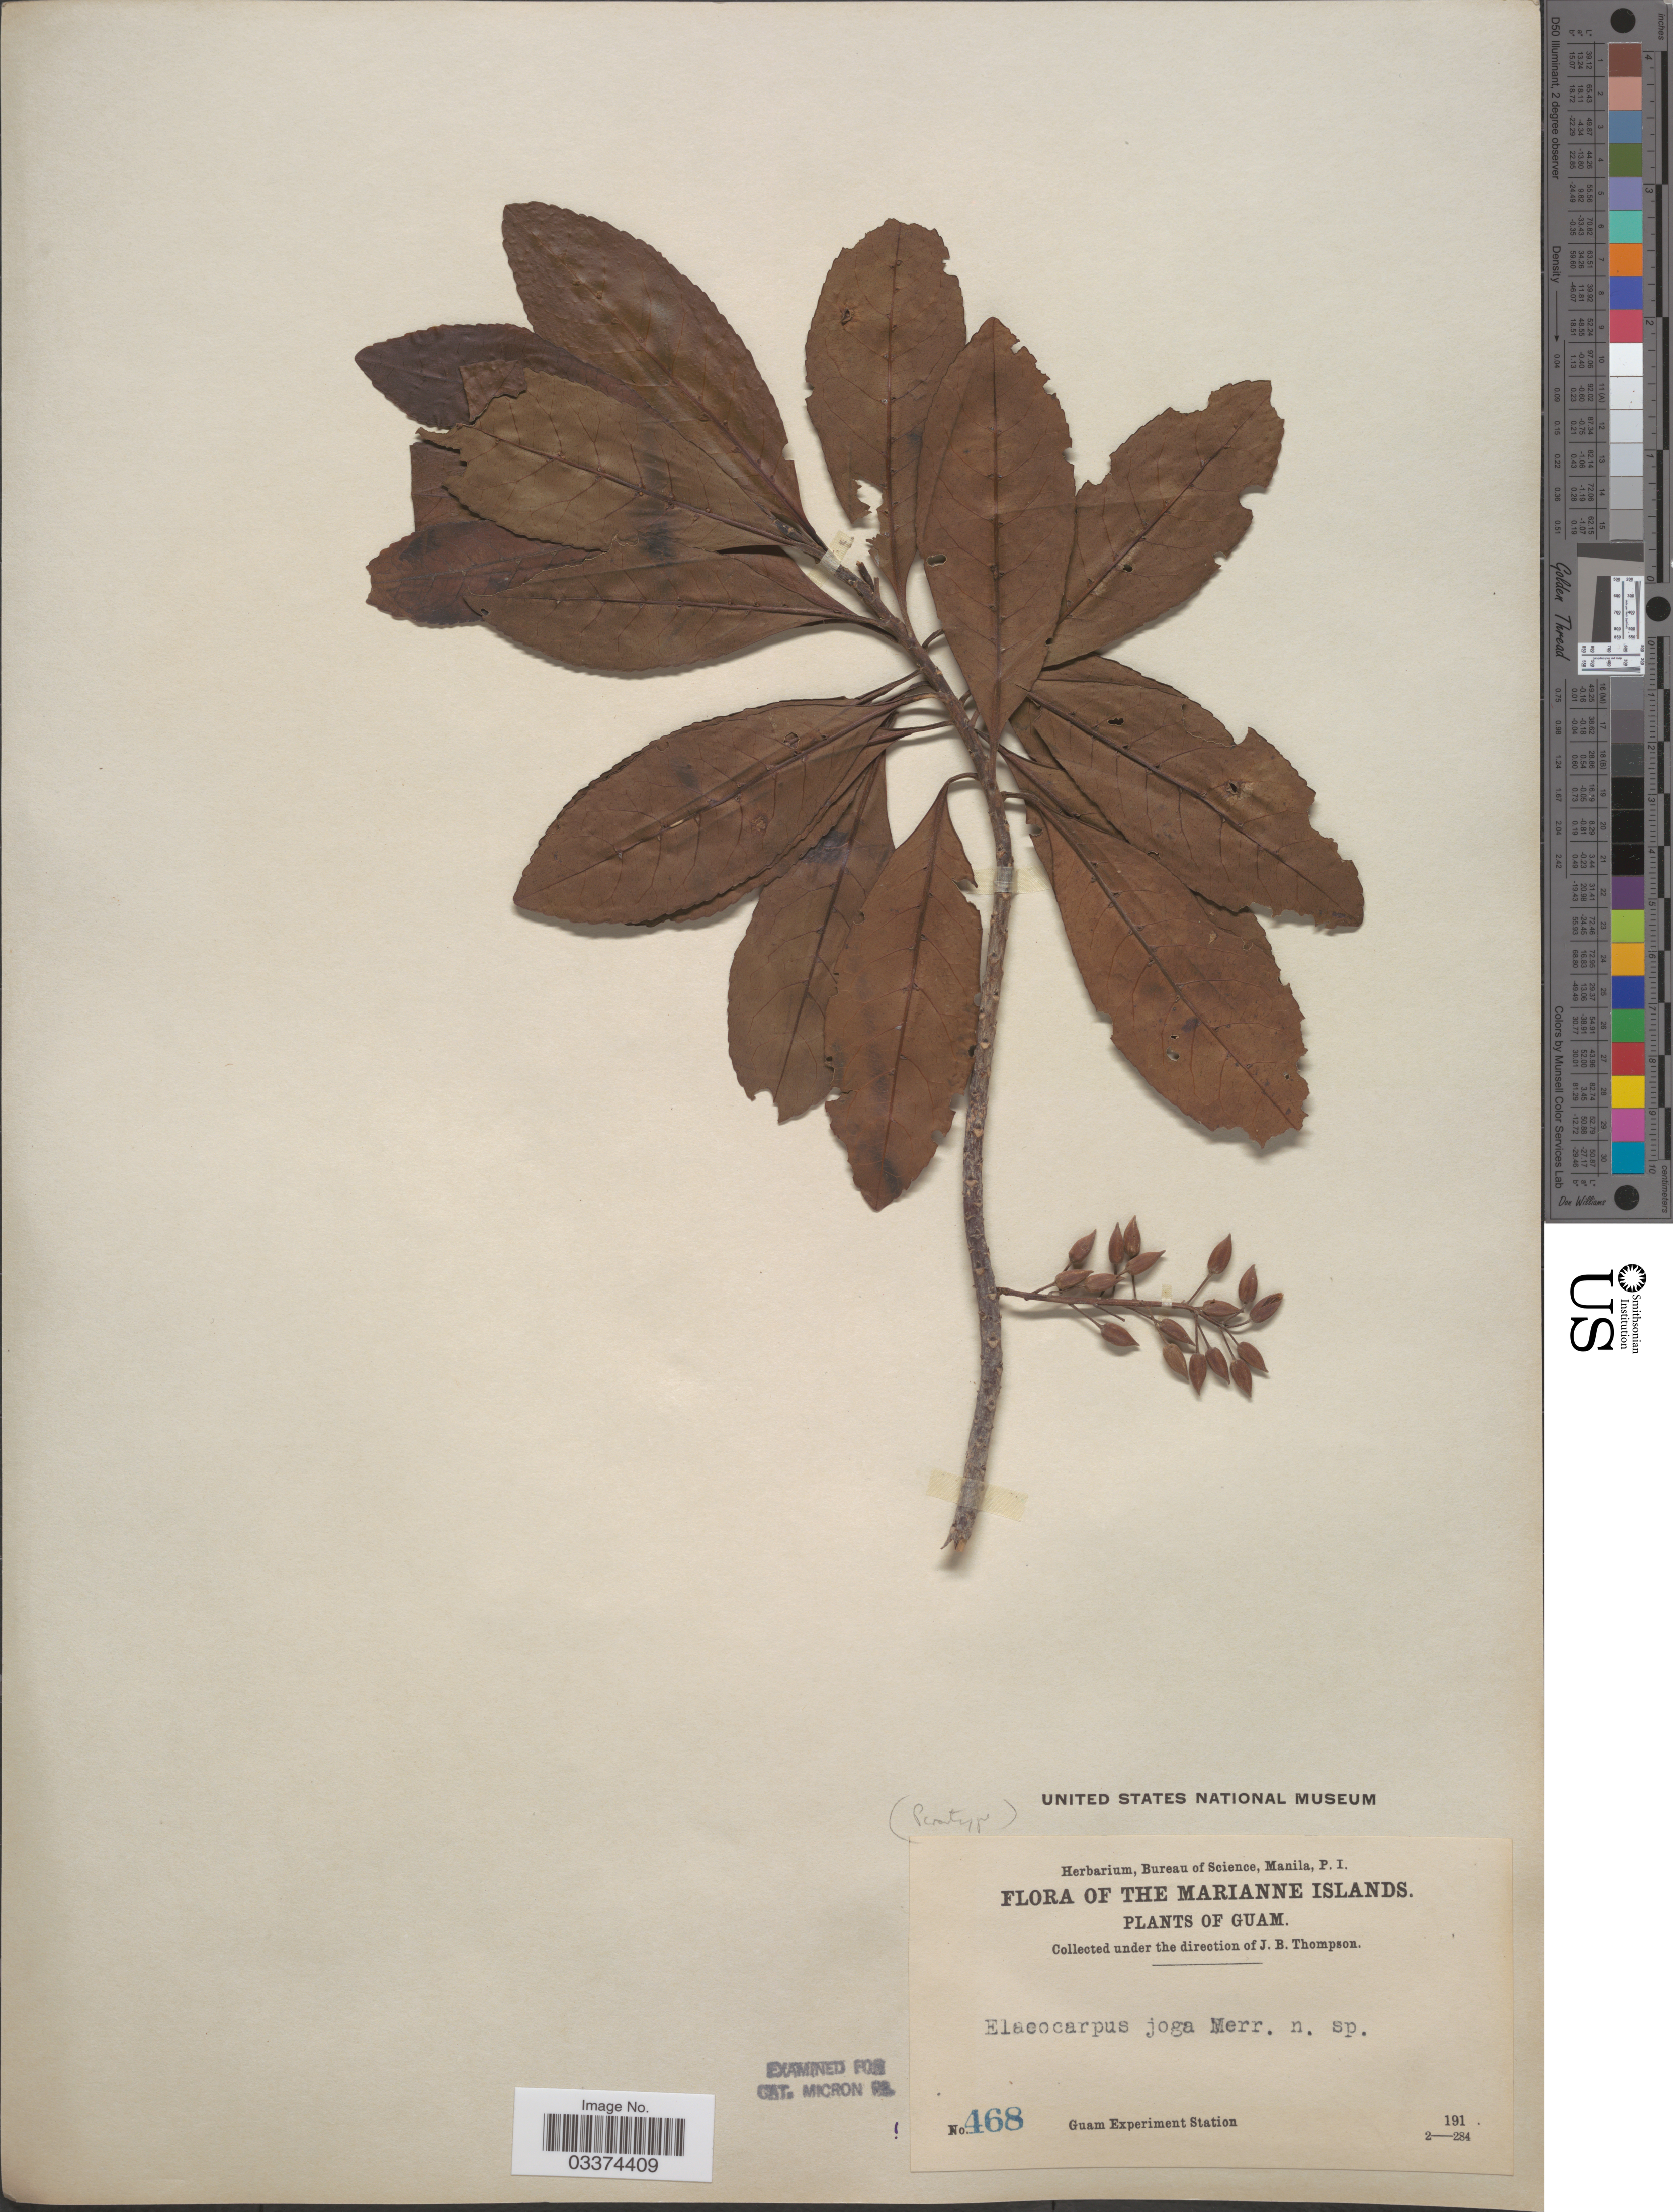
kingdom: Plantae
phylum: Tracheophyta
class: Magnoliopsida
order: Oxalidales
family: Elaeocarpaceae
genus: Elaeocarpus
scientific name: Elaeocarpus joga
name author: Merr.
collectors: Guam Exp. Sta.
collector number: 468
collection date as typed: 191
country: Guam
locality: The Marianne Islands.